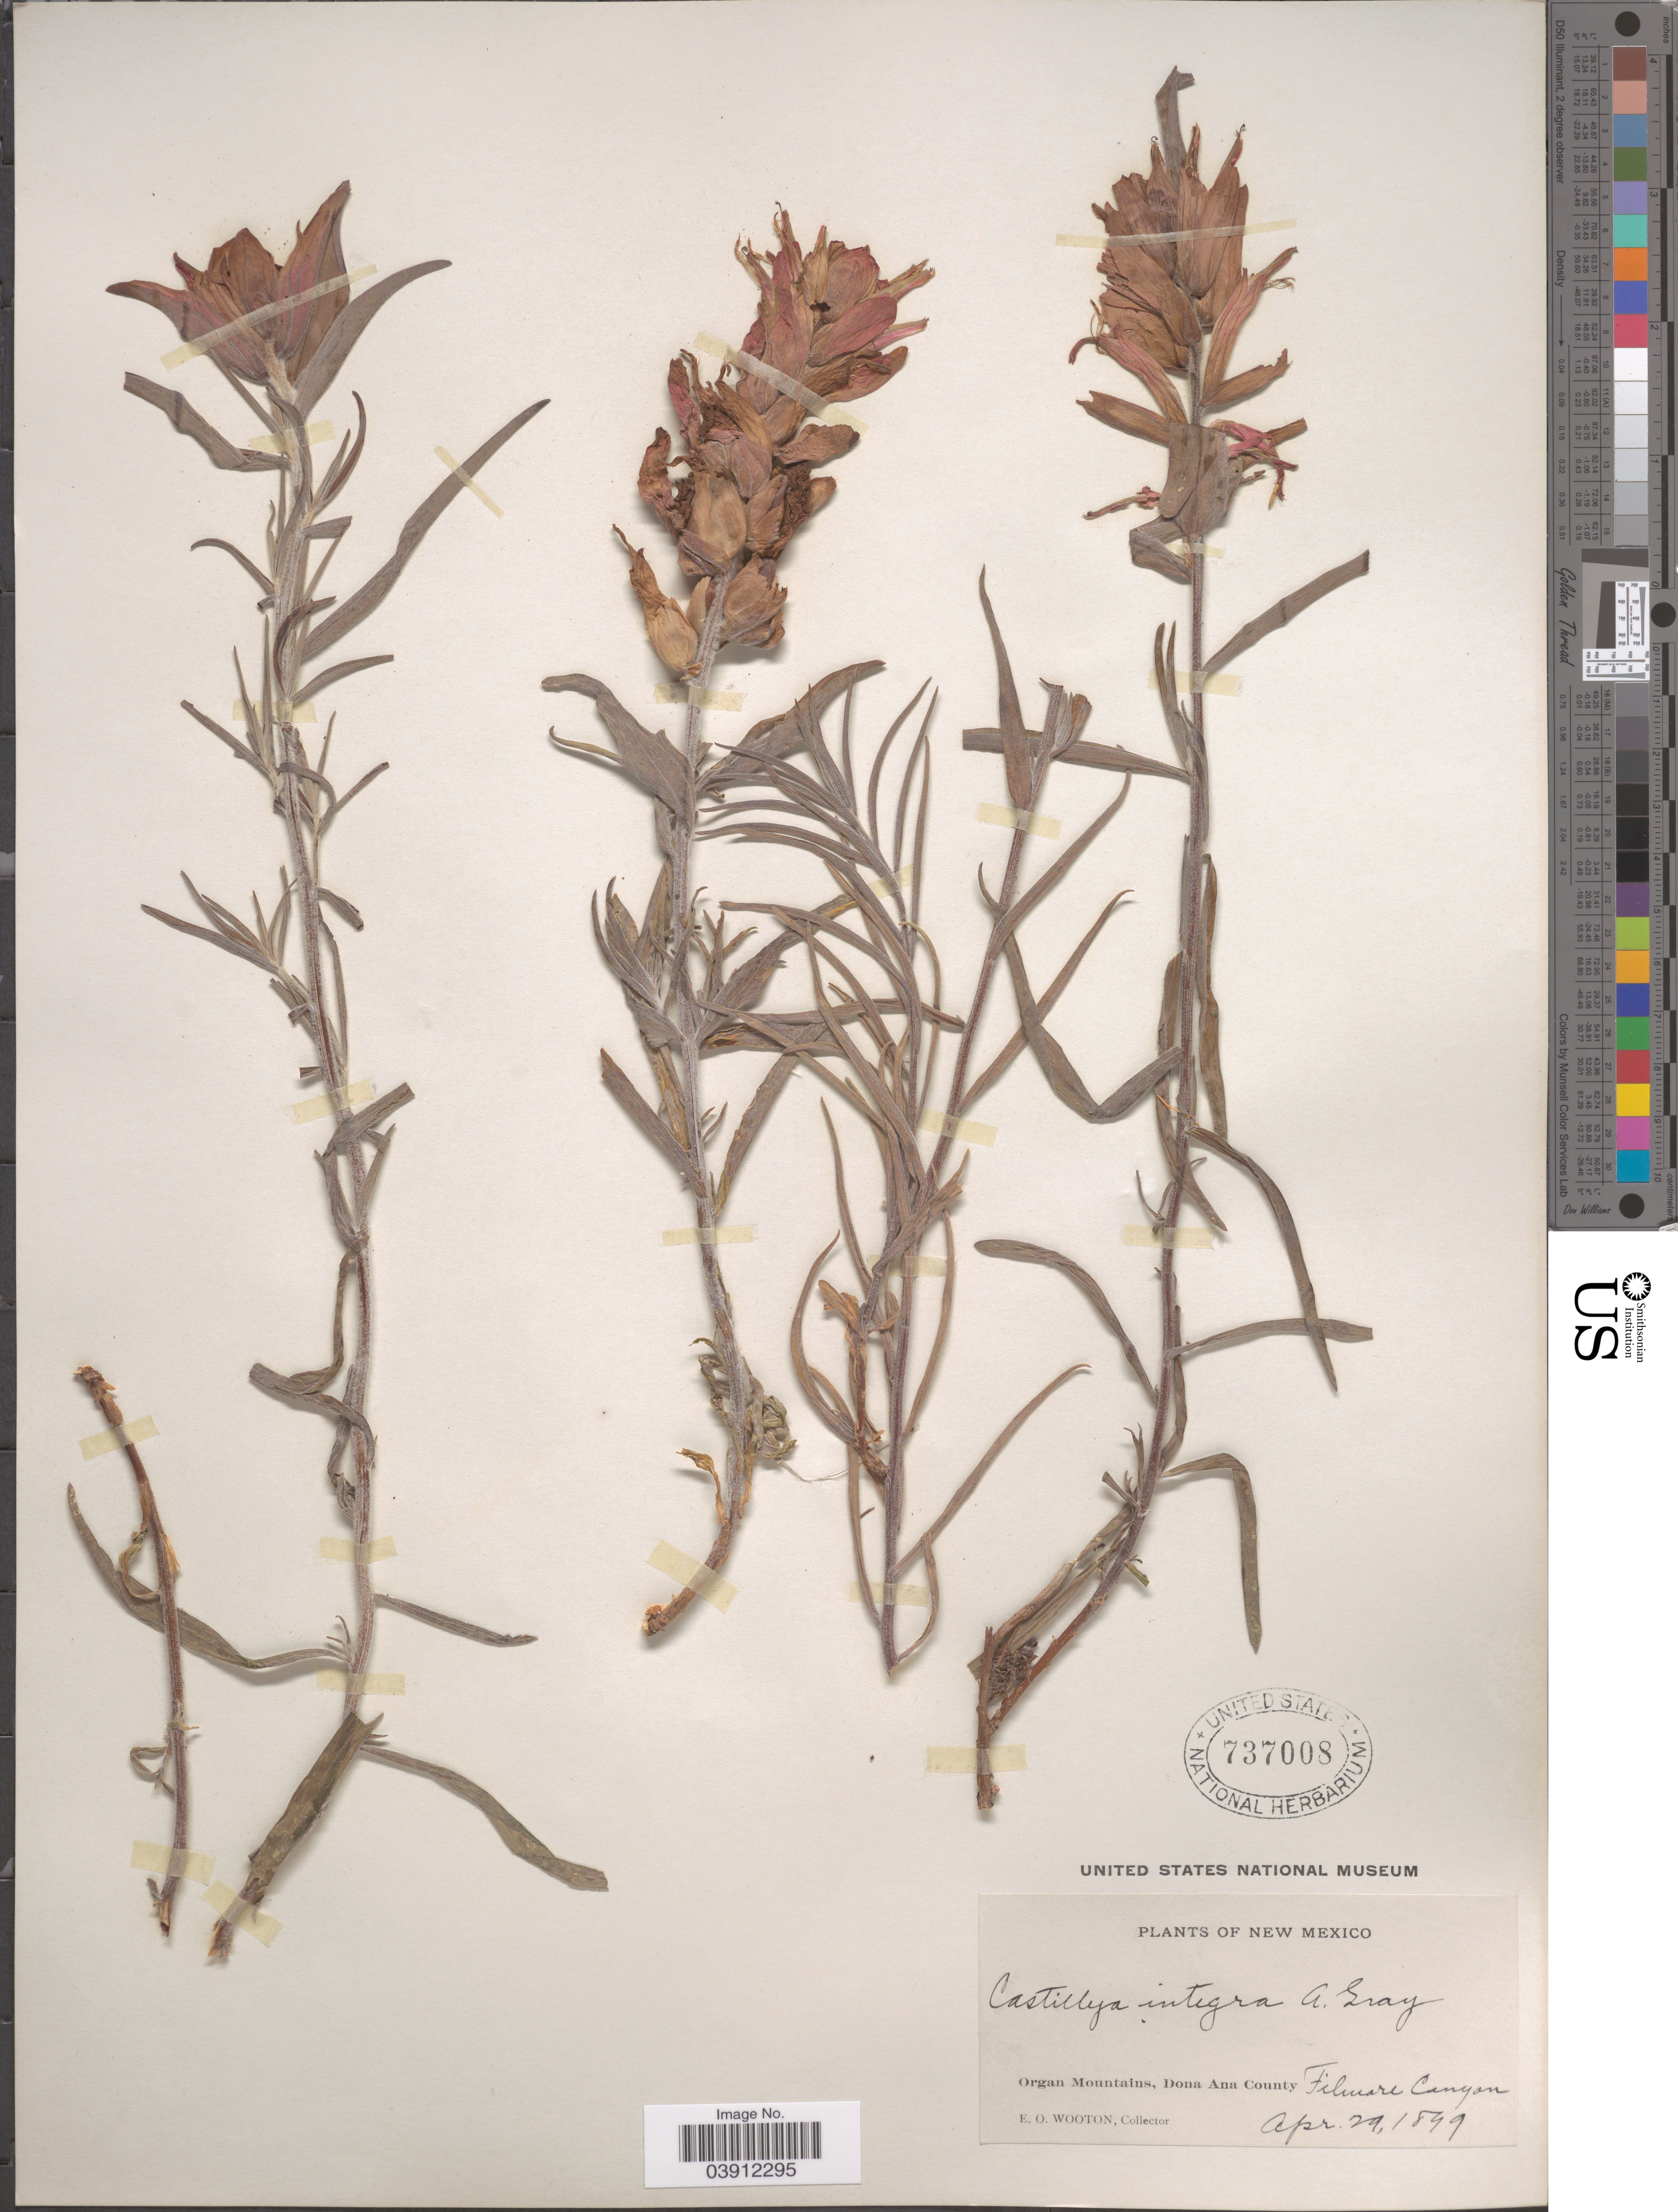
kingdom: Plantae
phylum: Tracheophyta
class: Magnoliopsida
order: Lamiales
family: Orobanchaceae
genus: Castilleja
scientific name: Castilleja integra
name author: A. Gray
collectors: E. O. Wooton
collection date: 1899-04-29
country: United States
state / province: New Mexico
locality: Organ Mountains, Dona Ana County. Filmare Canyon.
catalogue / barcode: US 737008